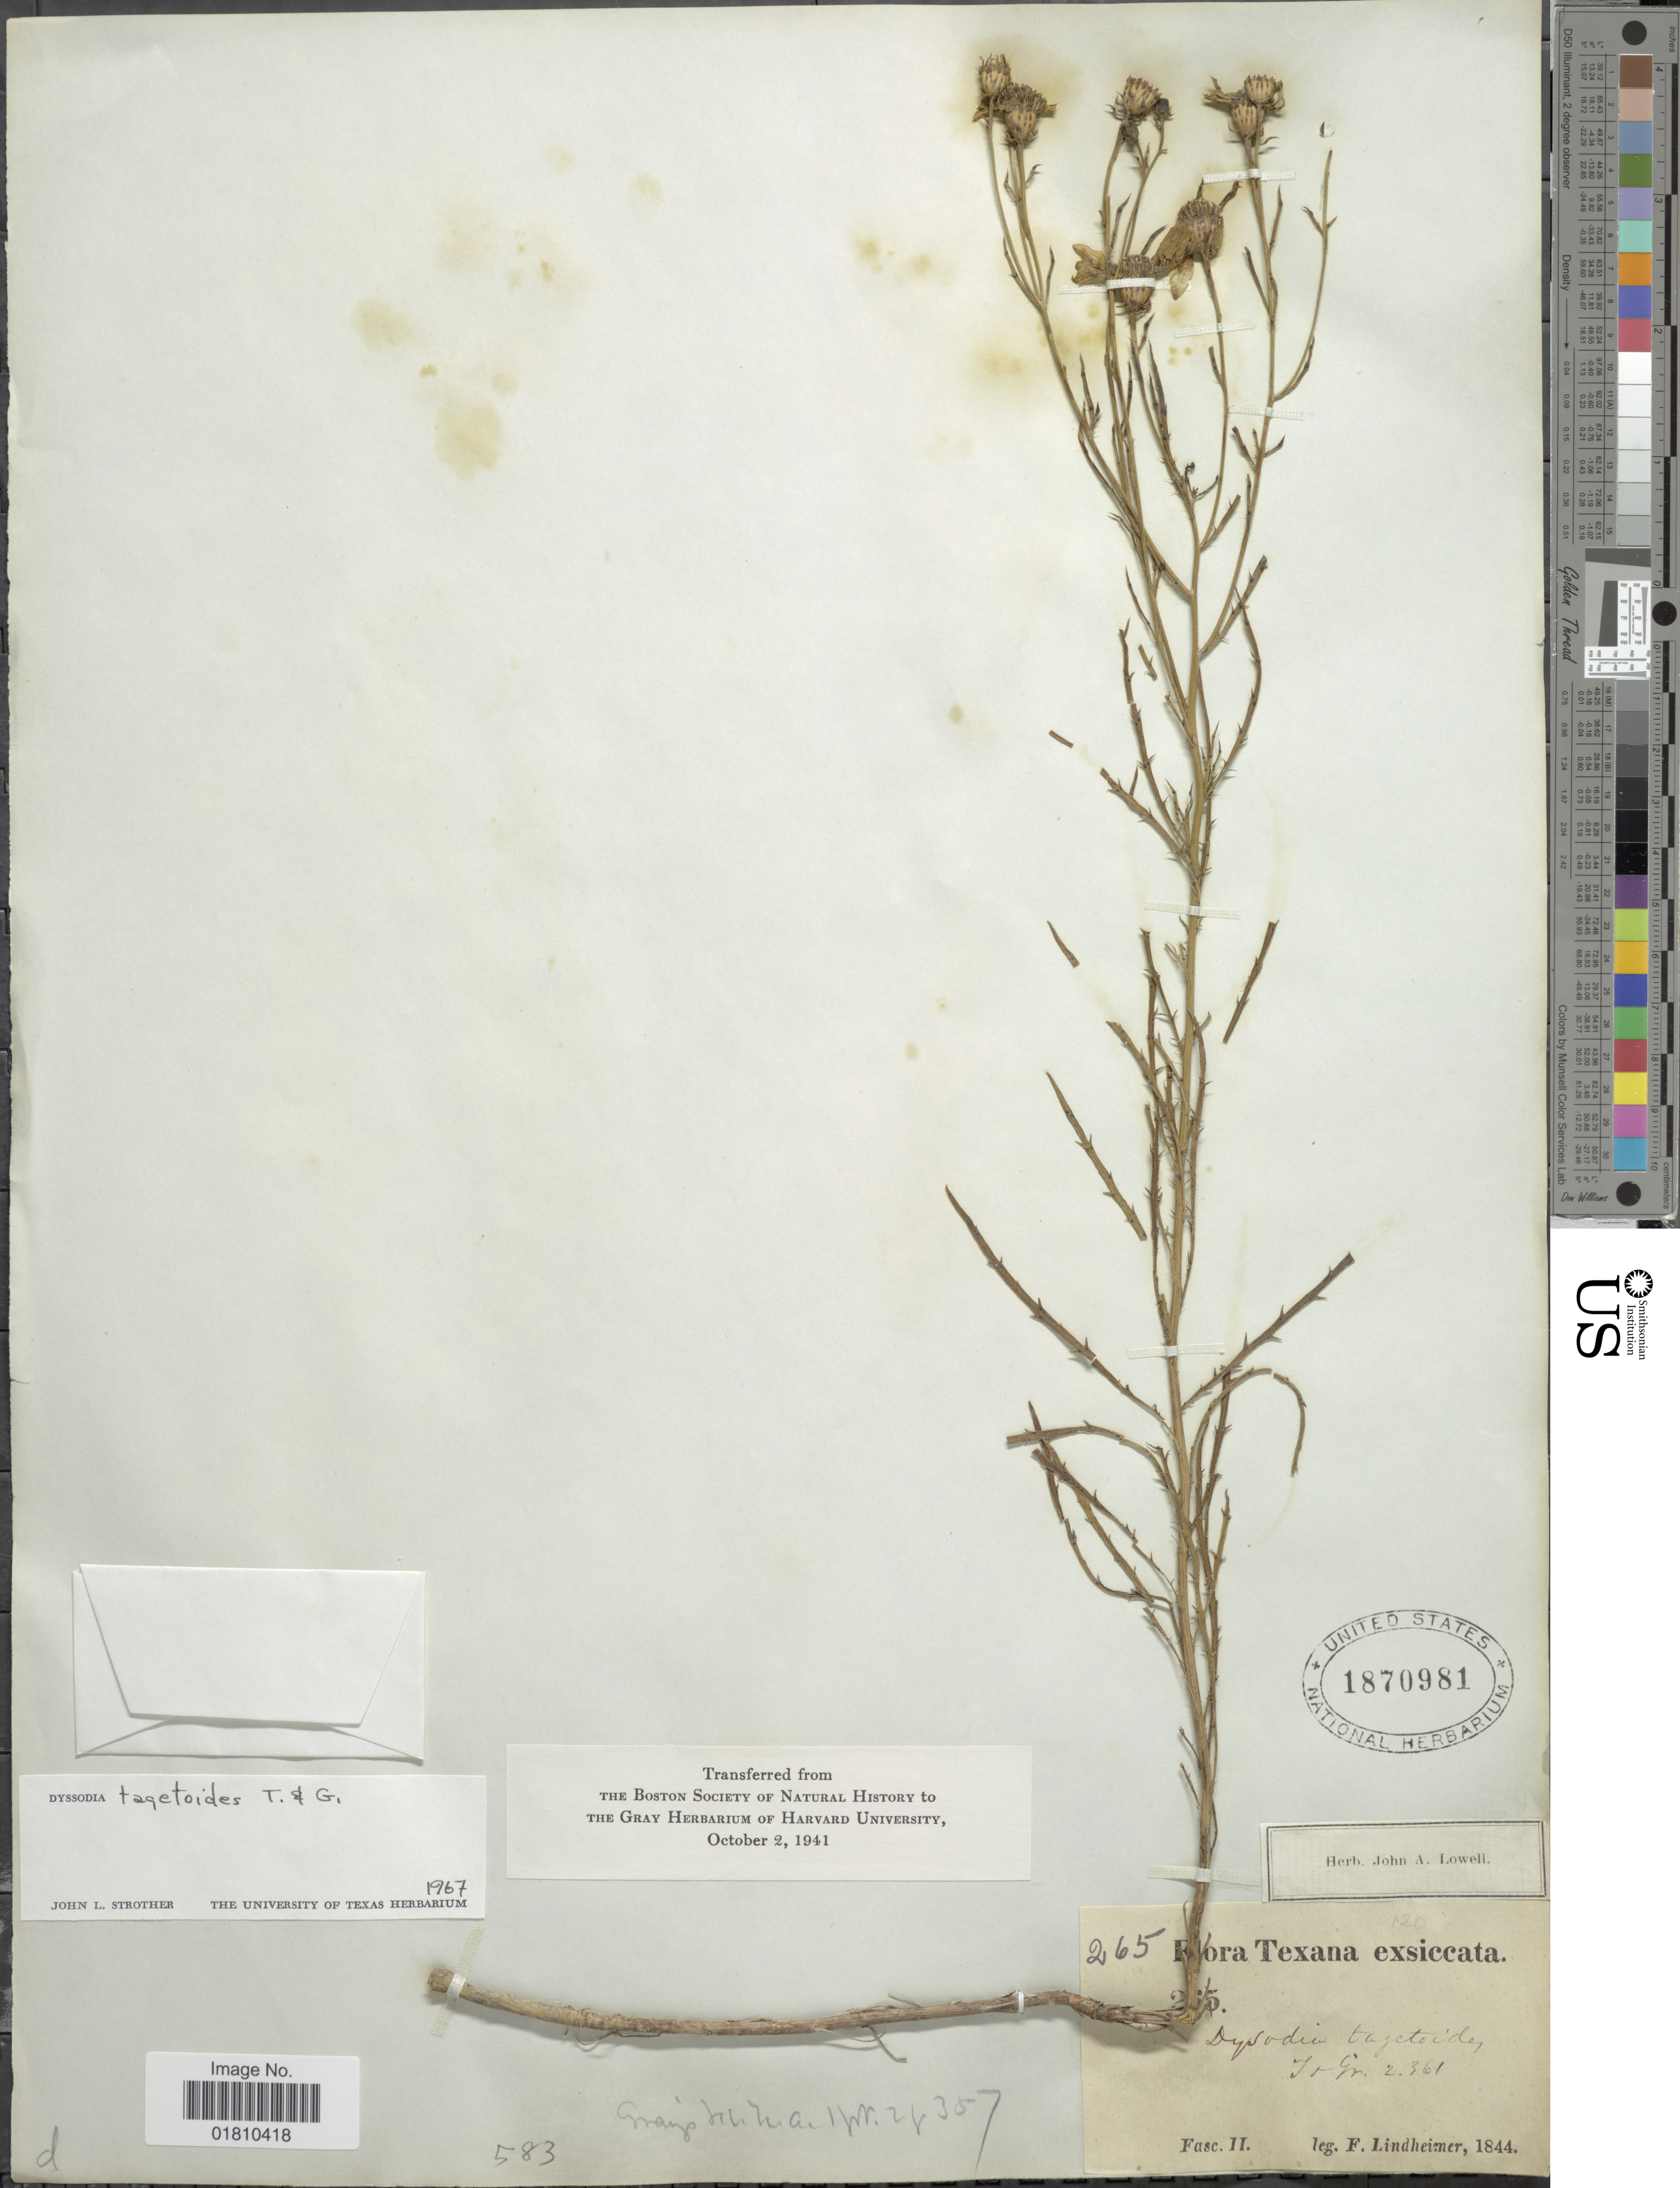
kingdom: Plantae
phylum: Tracheophyta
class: Magnoliopsida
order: Asterales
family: Asteraceae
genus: Dysodiopsis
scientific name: Dysodiopsis tagetoides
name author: (Torr. & A. Gray) Rydb.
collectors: F. Lindheimer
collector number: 265/261*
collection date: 1844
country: United States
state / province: Texas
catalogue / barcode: US 1870981